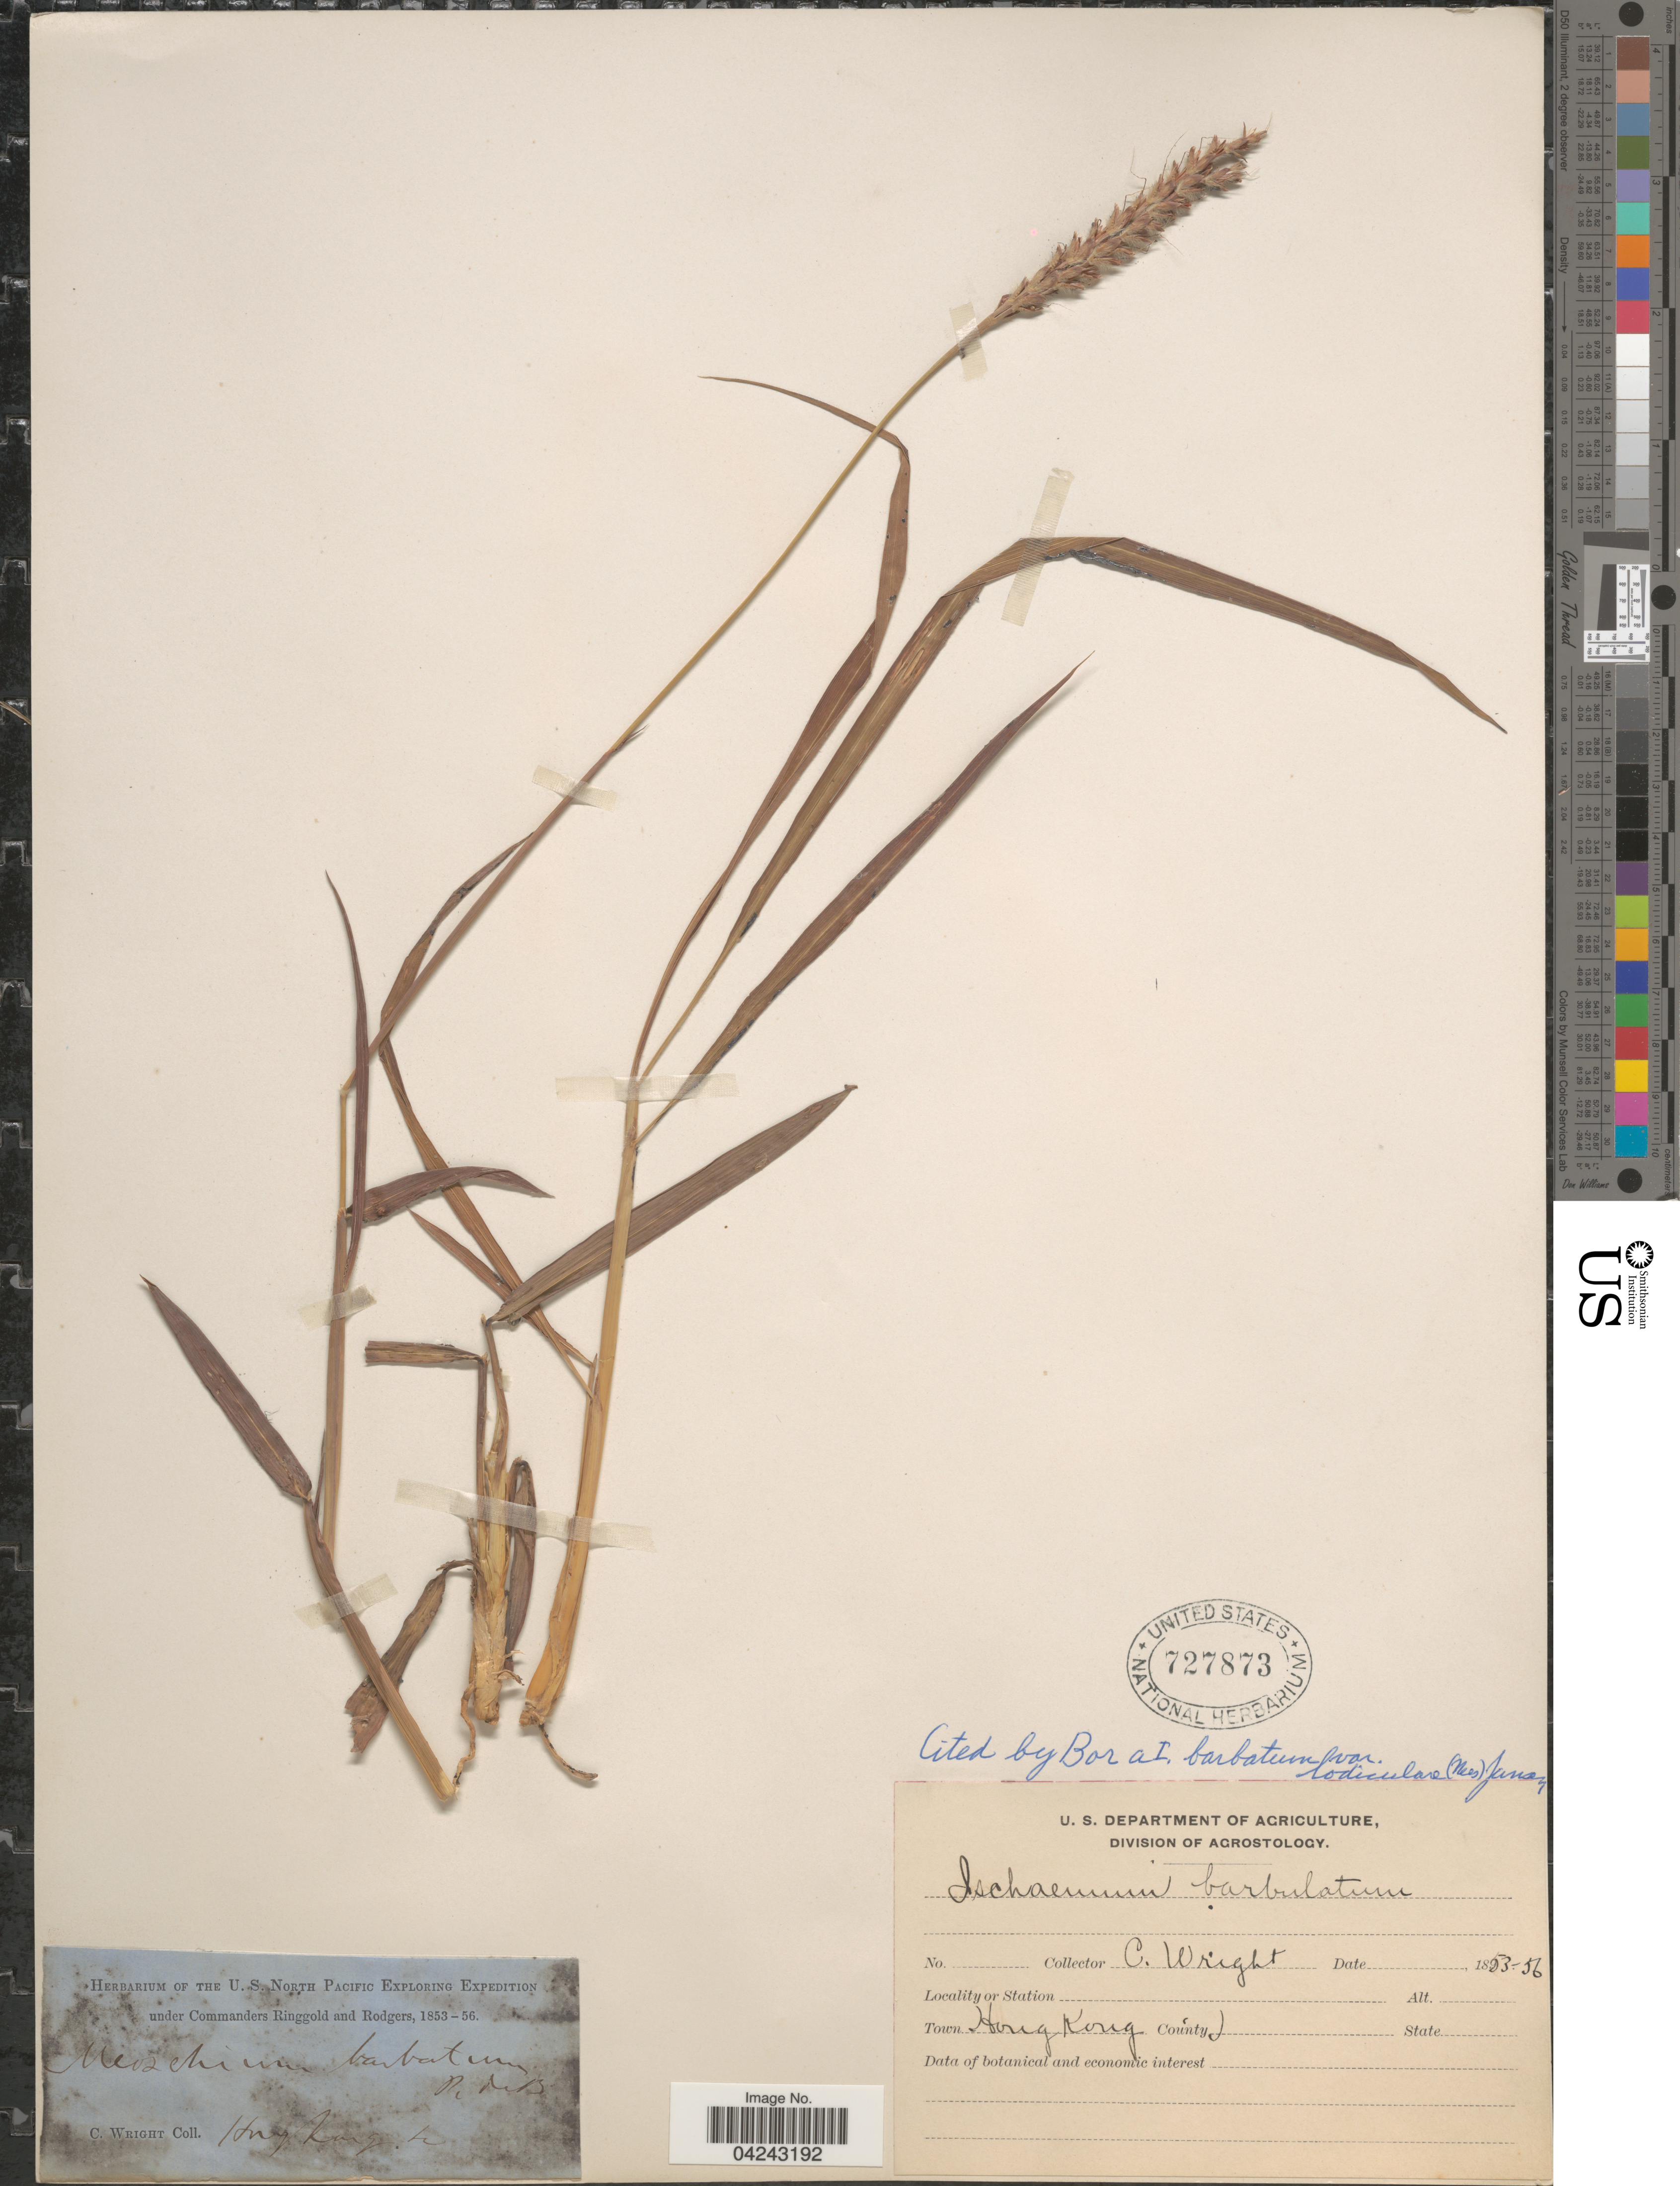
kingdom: Plantae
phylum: Tracheophyta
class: Liliopsida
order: Poales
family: Poaceae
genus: Ischaemum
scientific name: Ischaemum barbatum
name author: Blume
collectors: C. Wright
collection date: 1853/1856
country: China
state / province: Hong Kong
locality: Town Hong Kong.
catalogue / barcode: US 727873